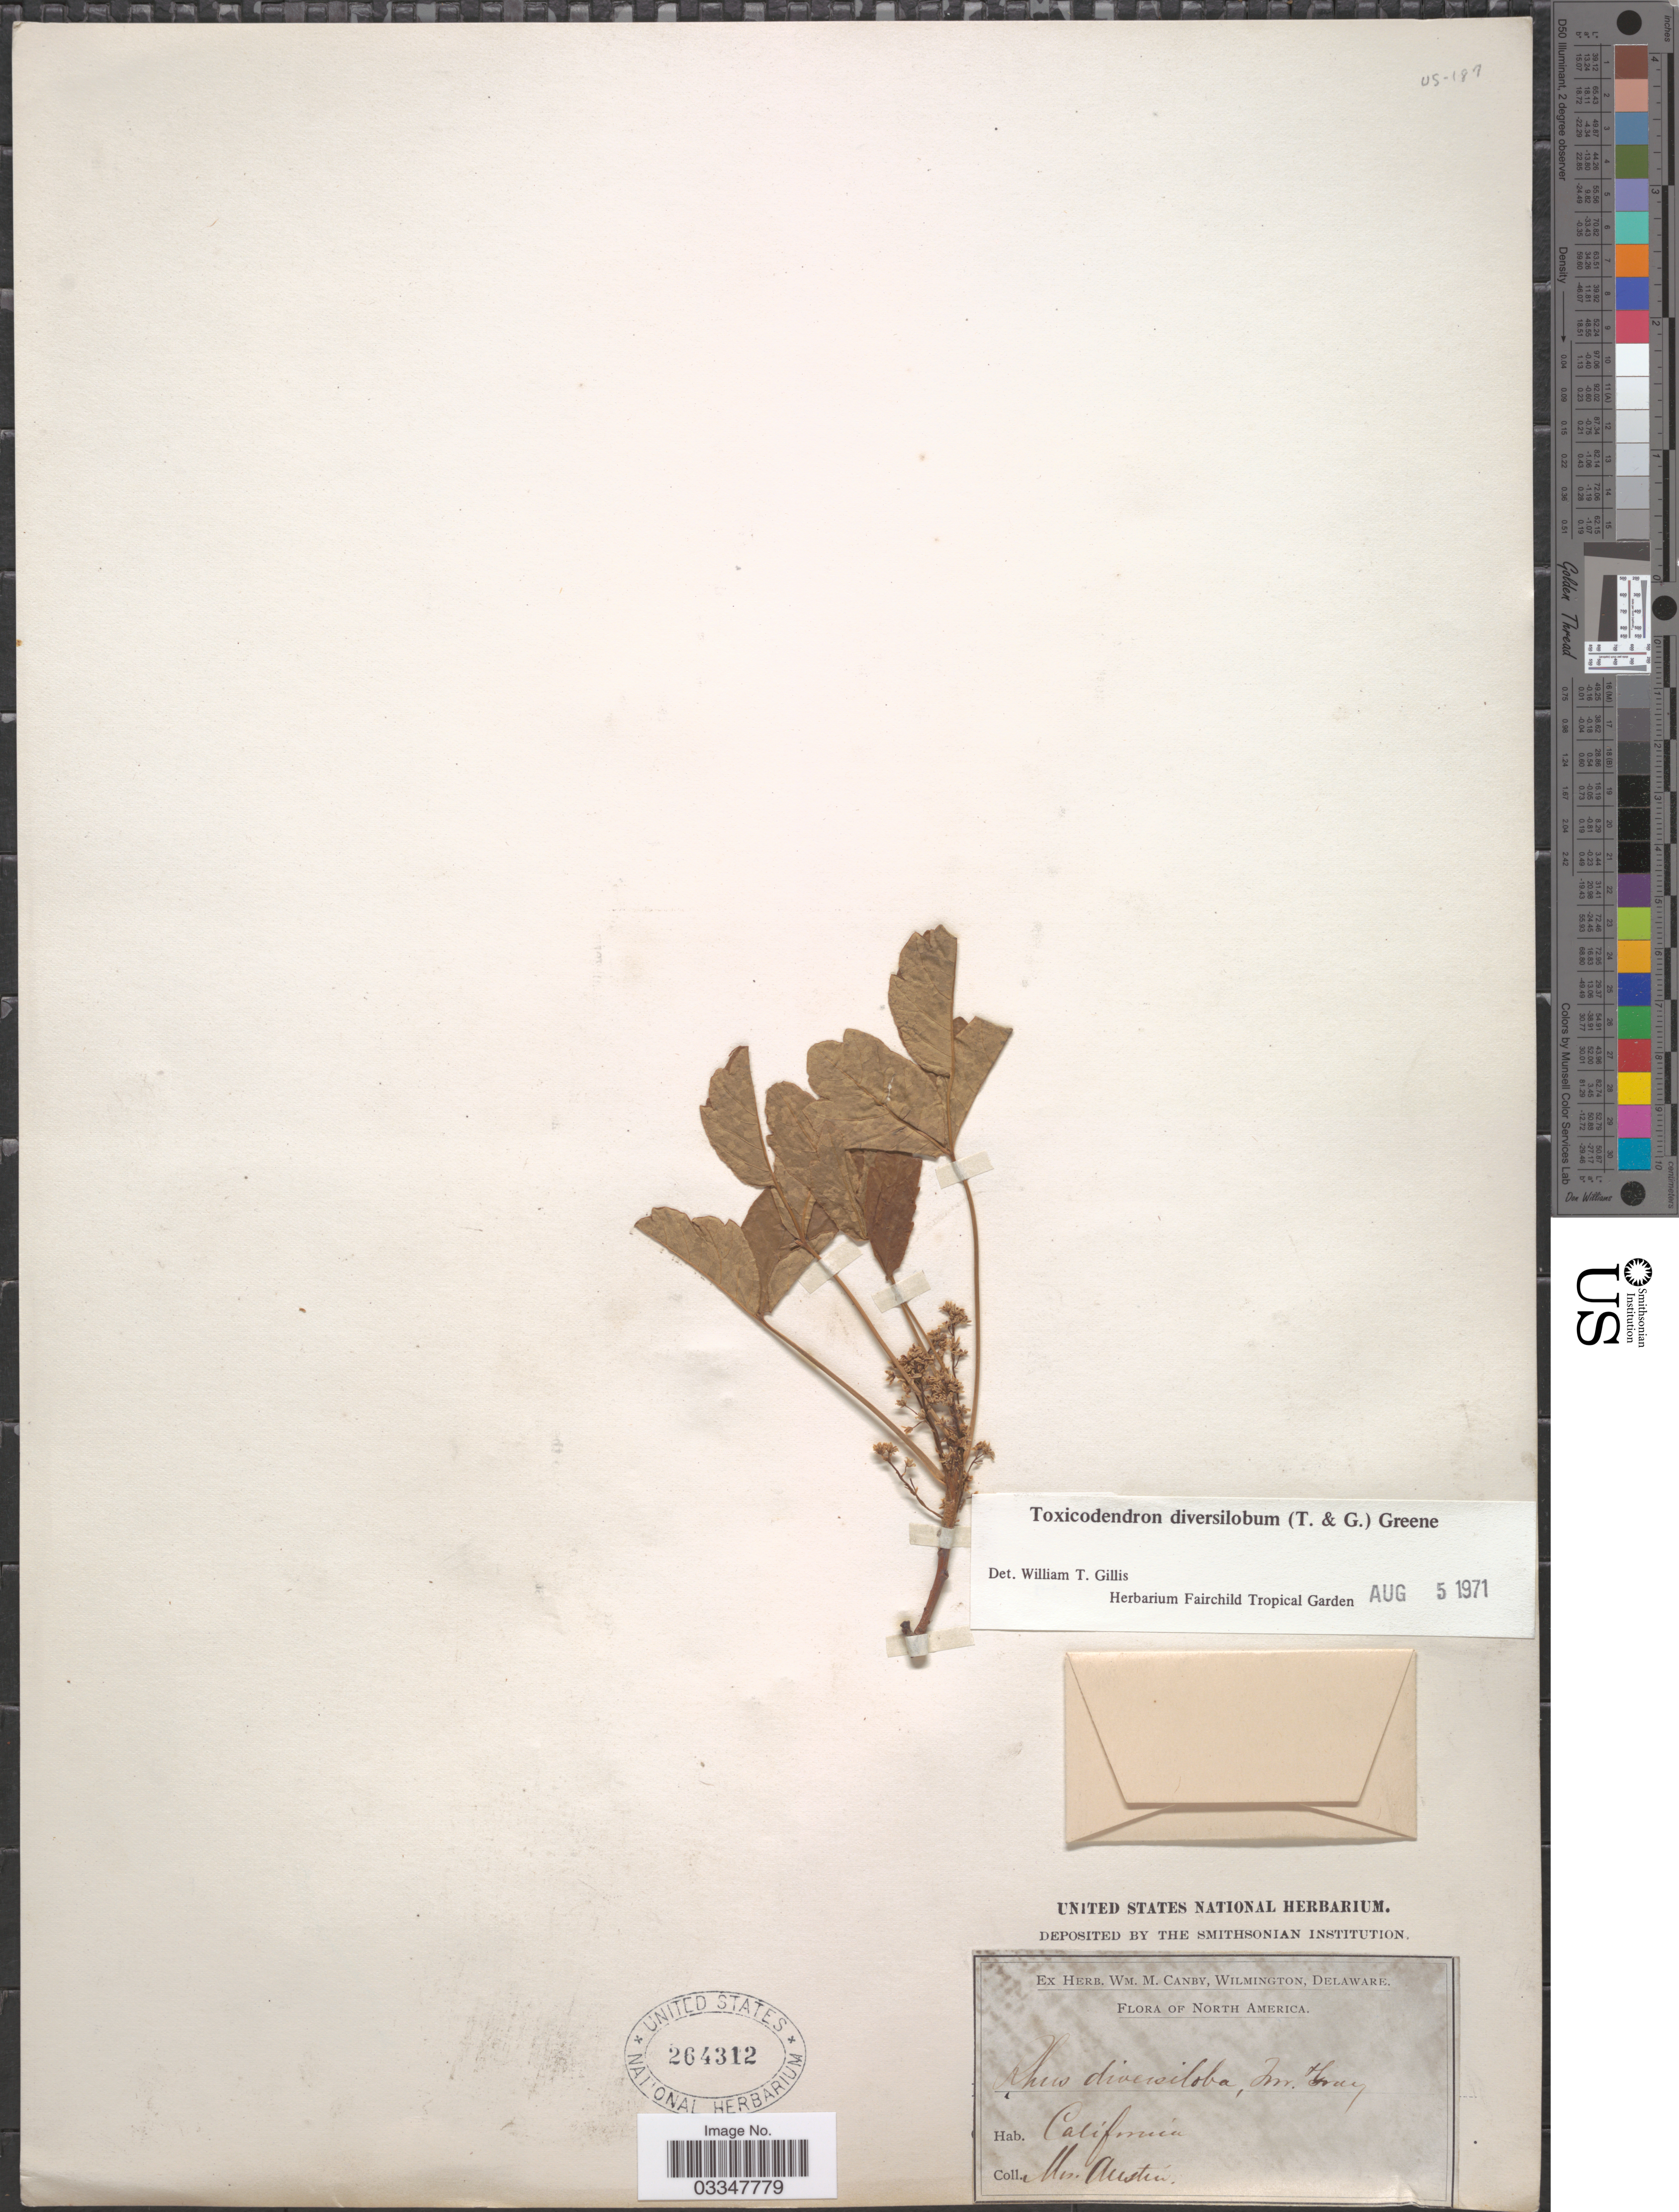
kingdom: Plantae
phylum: Tracheophyta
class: Magnoliopsida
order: Sapindales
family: Anacardiaceae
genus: Toxicodendron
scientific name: Toxicodendron diversilobum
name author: (Torr. & A. Gray) Greene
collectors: Austin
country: United States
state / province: California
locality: North America.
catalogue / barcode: US 264312